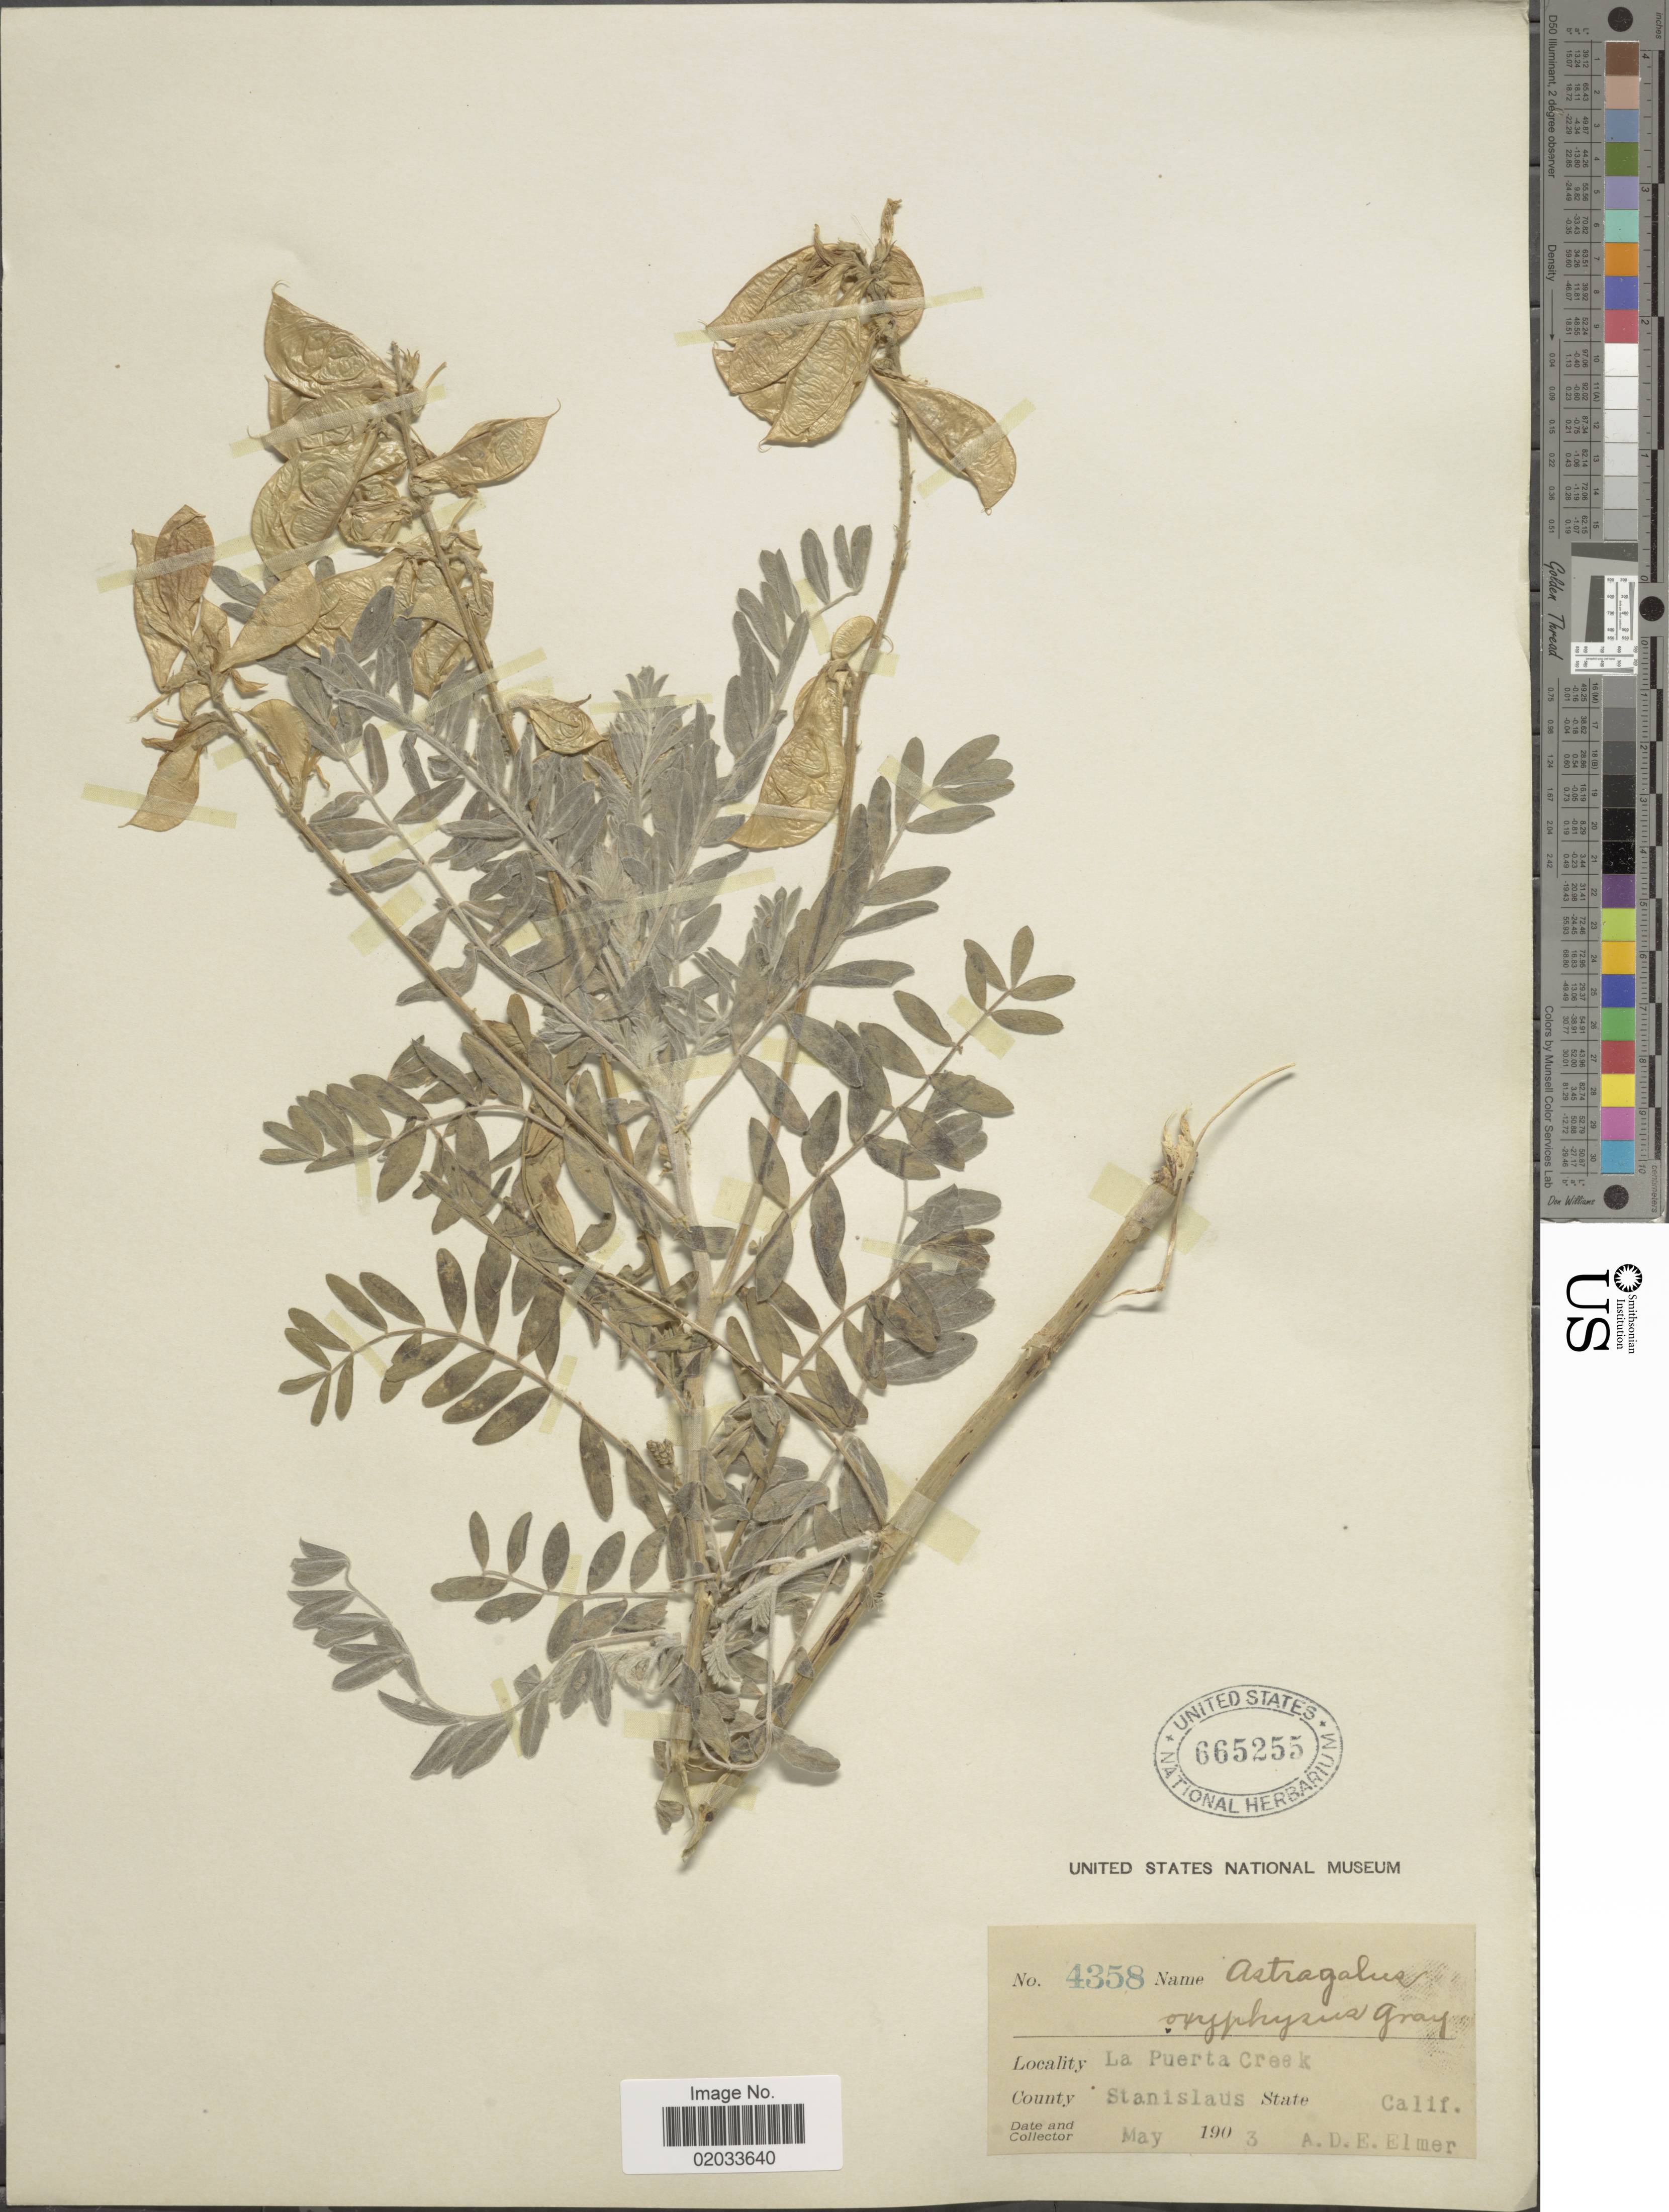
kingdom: Plantae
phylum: Tracheophyta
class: Magnoliopsida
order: Fabales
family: Fabaceae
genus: Astragalus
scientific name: Astragalus oxyphysus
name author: A. Gray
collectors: A. D. E. Elmer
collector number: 4358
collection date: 1903-05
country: United States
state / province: California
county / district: Stanislaus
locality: La Puerta Creek, Stanislaus County.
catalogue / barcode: US 65255